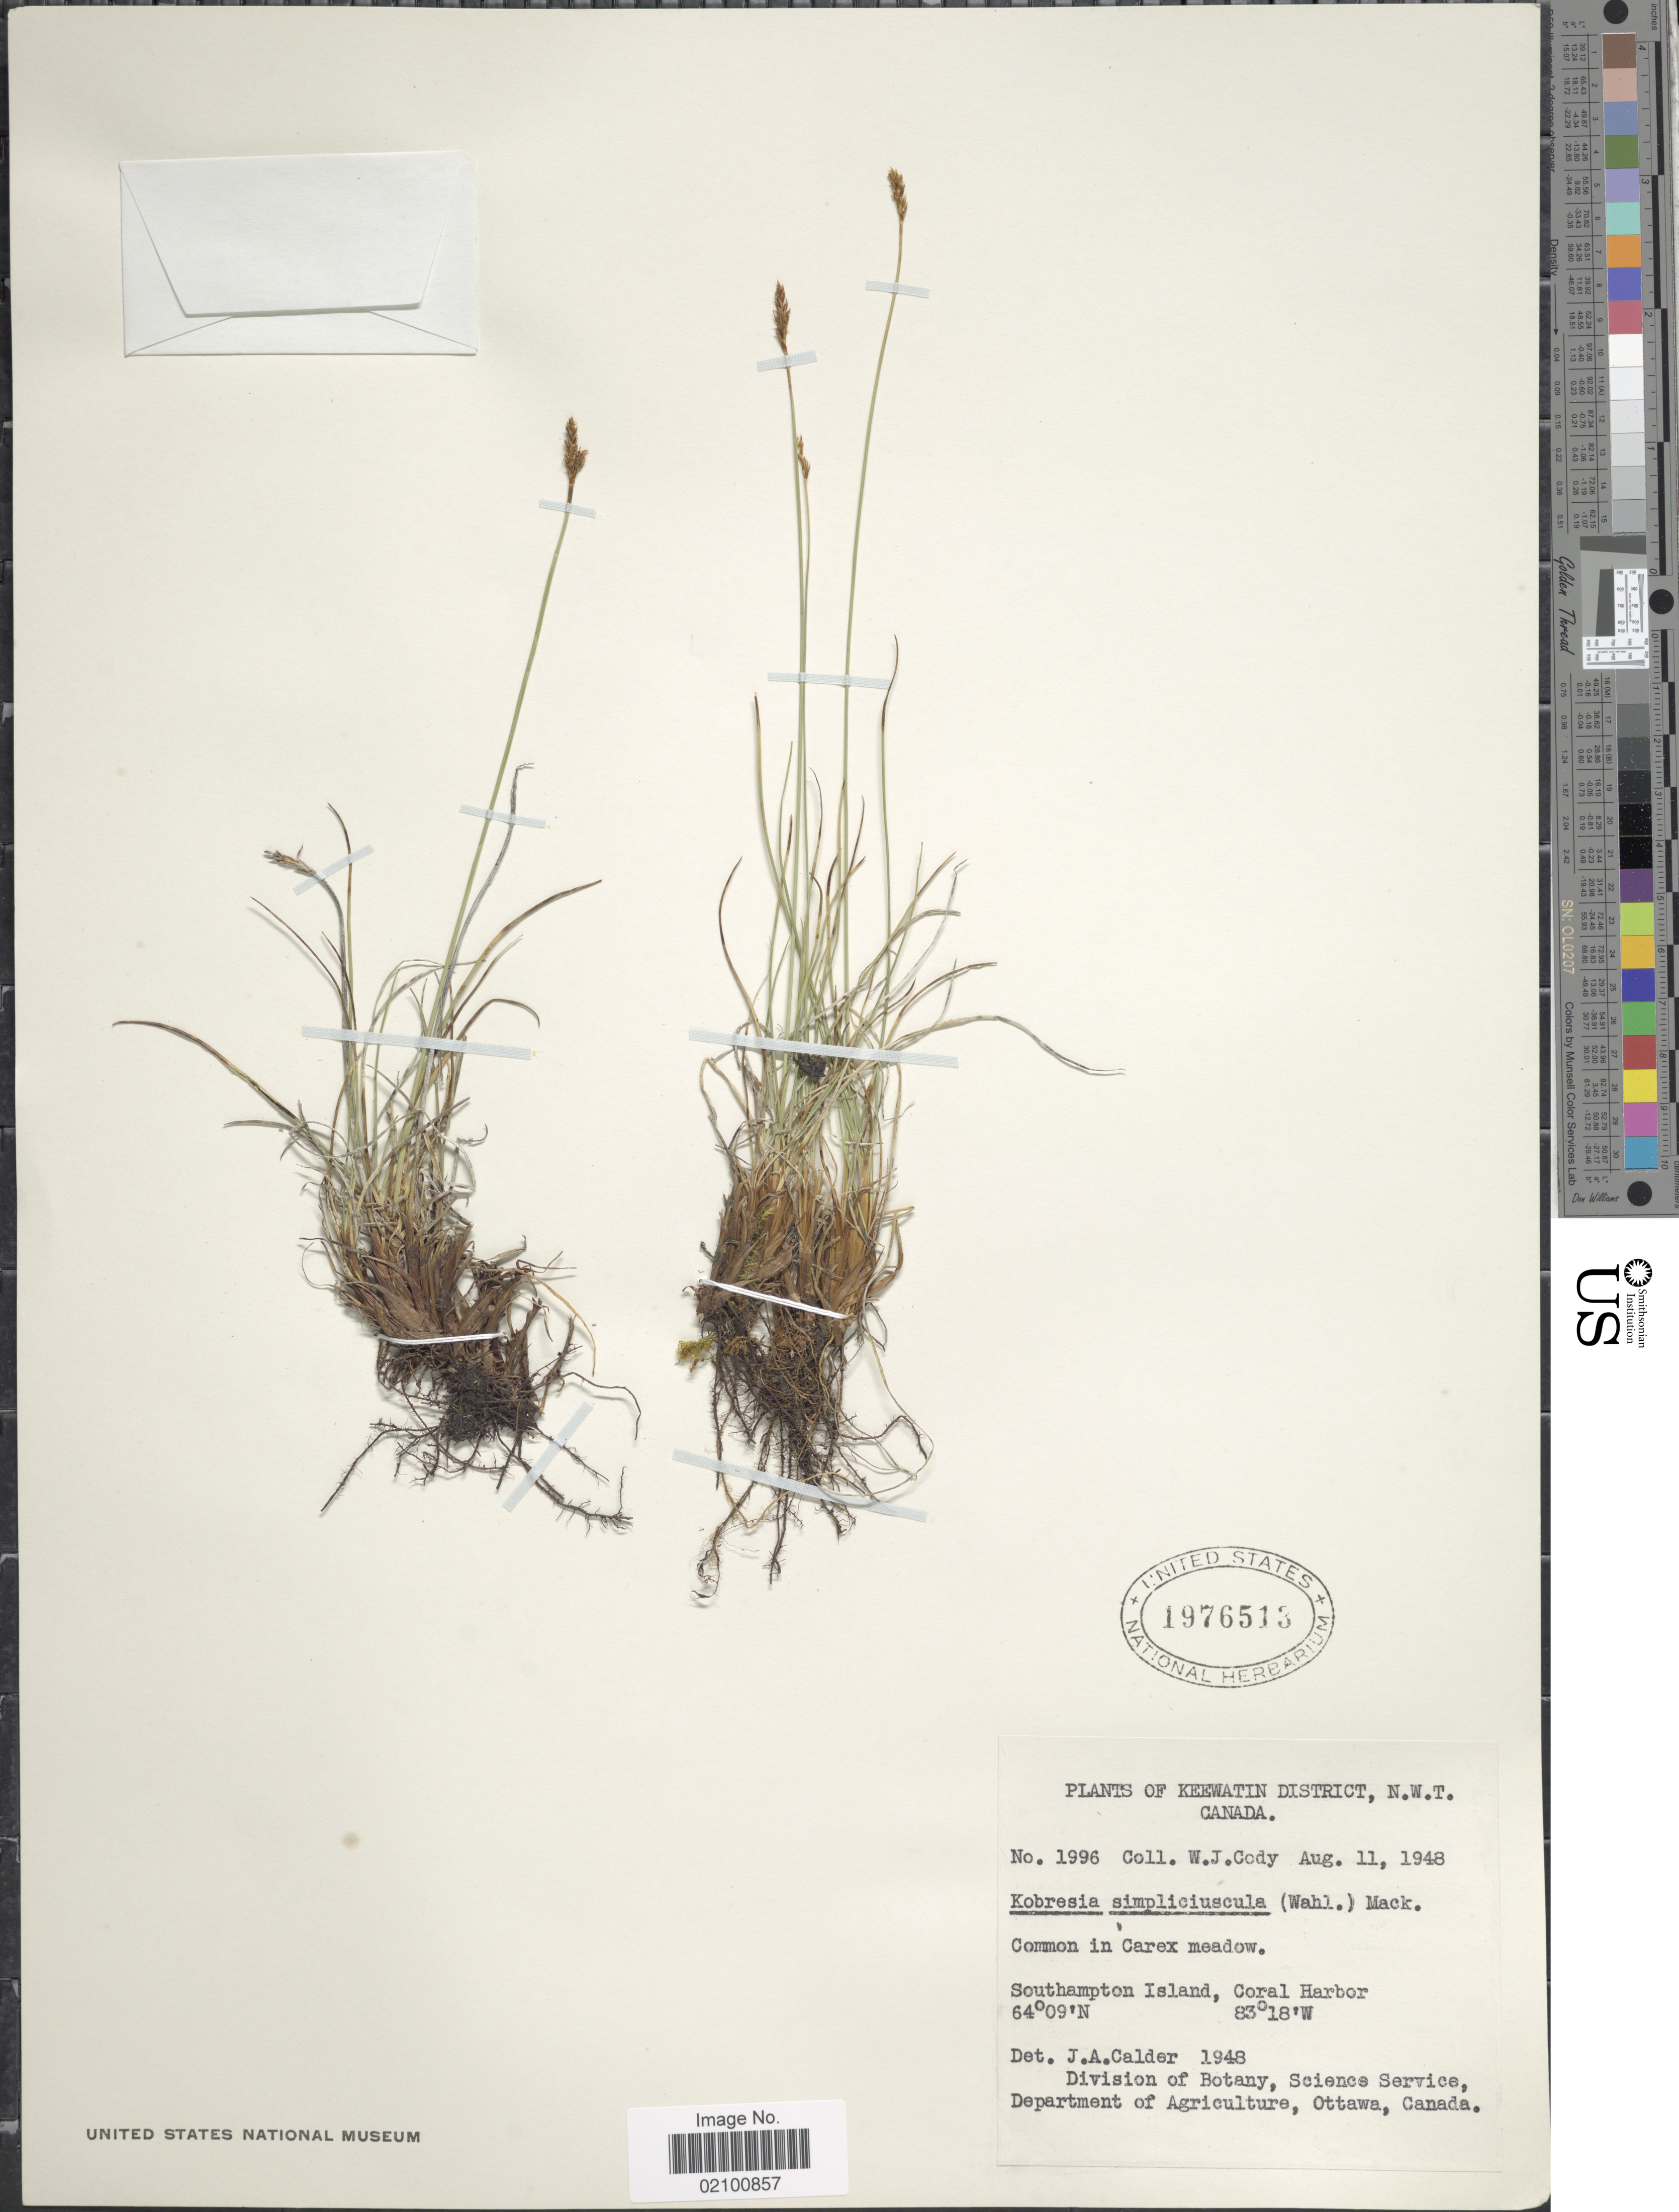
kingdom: Plantae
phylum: Tracheophyta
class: Liliopsida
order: Poales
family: Cyperaceae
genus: Carex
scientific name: Carex simpliciuscula subsp. simpliciuscula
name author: Wahlenb.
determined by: Strong, M. T., (US), Smithsonian Institution - National Museum of Natural History (UNITED STATES)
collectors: W. Cody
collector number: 1996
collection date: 1948-08-11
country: Canada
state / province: Northwest Territories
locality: Keewatin District, N.W.T., Southampton Island, Coral Harbor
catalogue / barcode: US 1976513